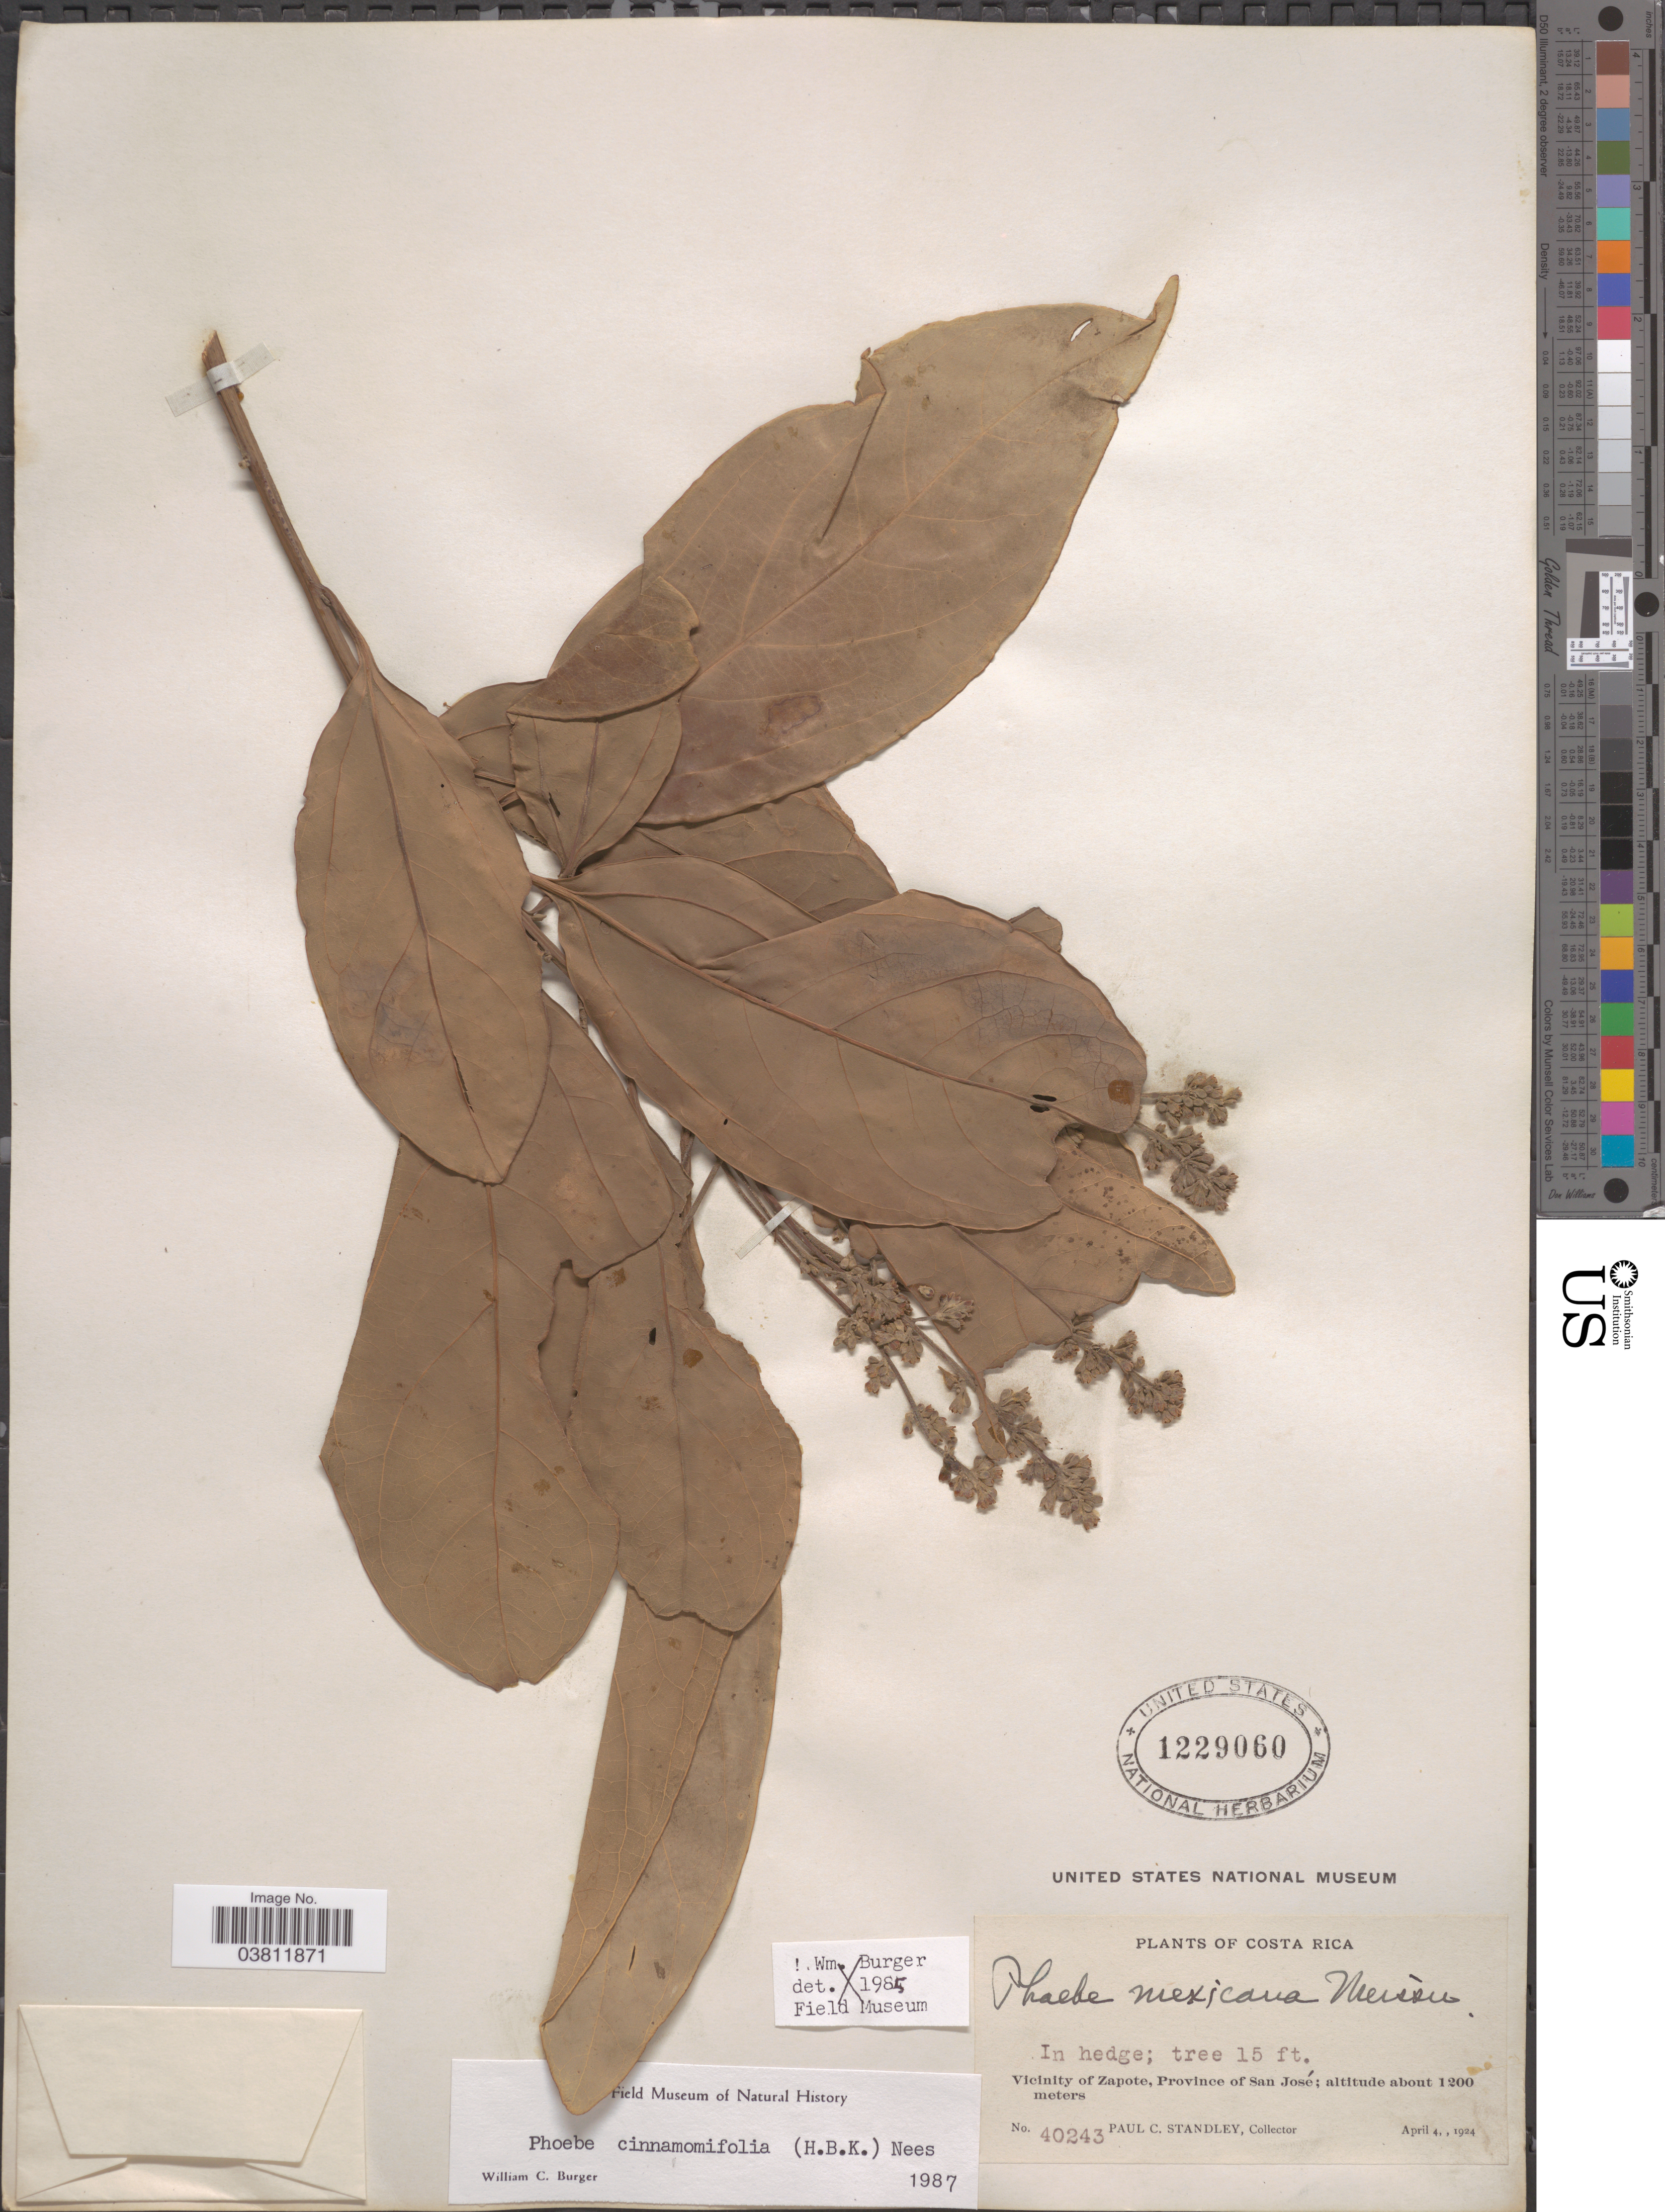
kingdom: Plantae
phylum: Tracheophyta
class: Magnoliopsida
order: Laurales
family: Lauraceae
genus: Phoebe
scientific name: Phoebe cinnamomifolia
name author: (Kunth) Nees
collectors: P. C. Standley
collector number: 40243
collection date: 1924-04-04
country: Costa Rica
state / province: San José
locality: Vicinity of Zapote.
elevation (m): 1200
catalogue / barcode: US 1229060